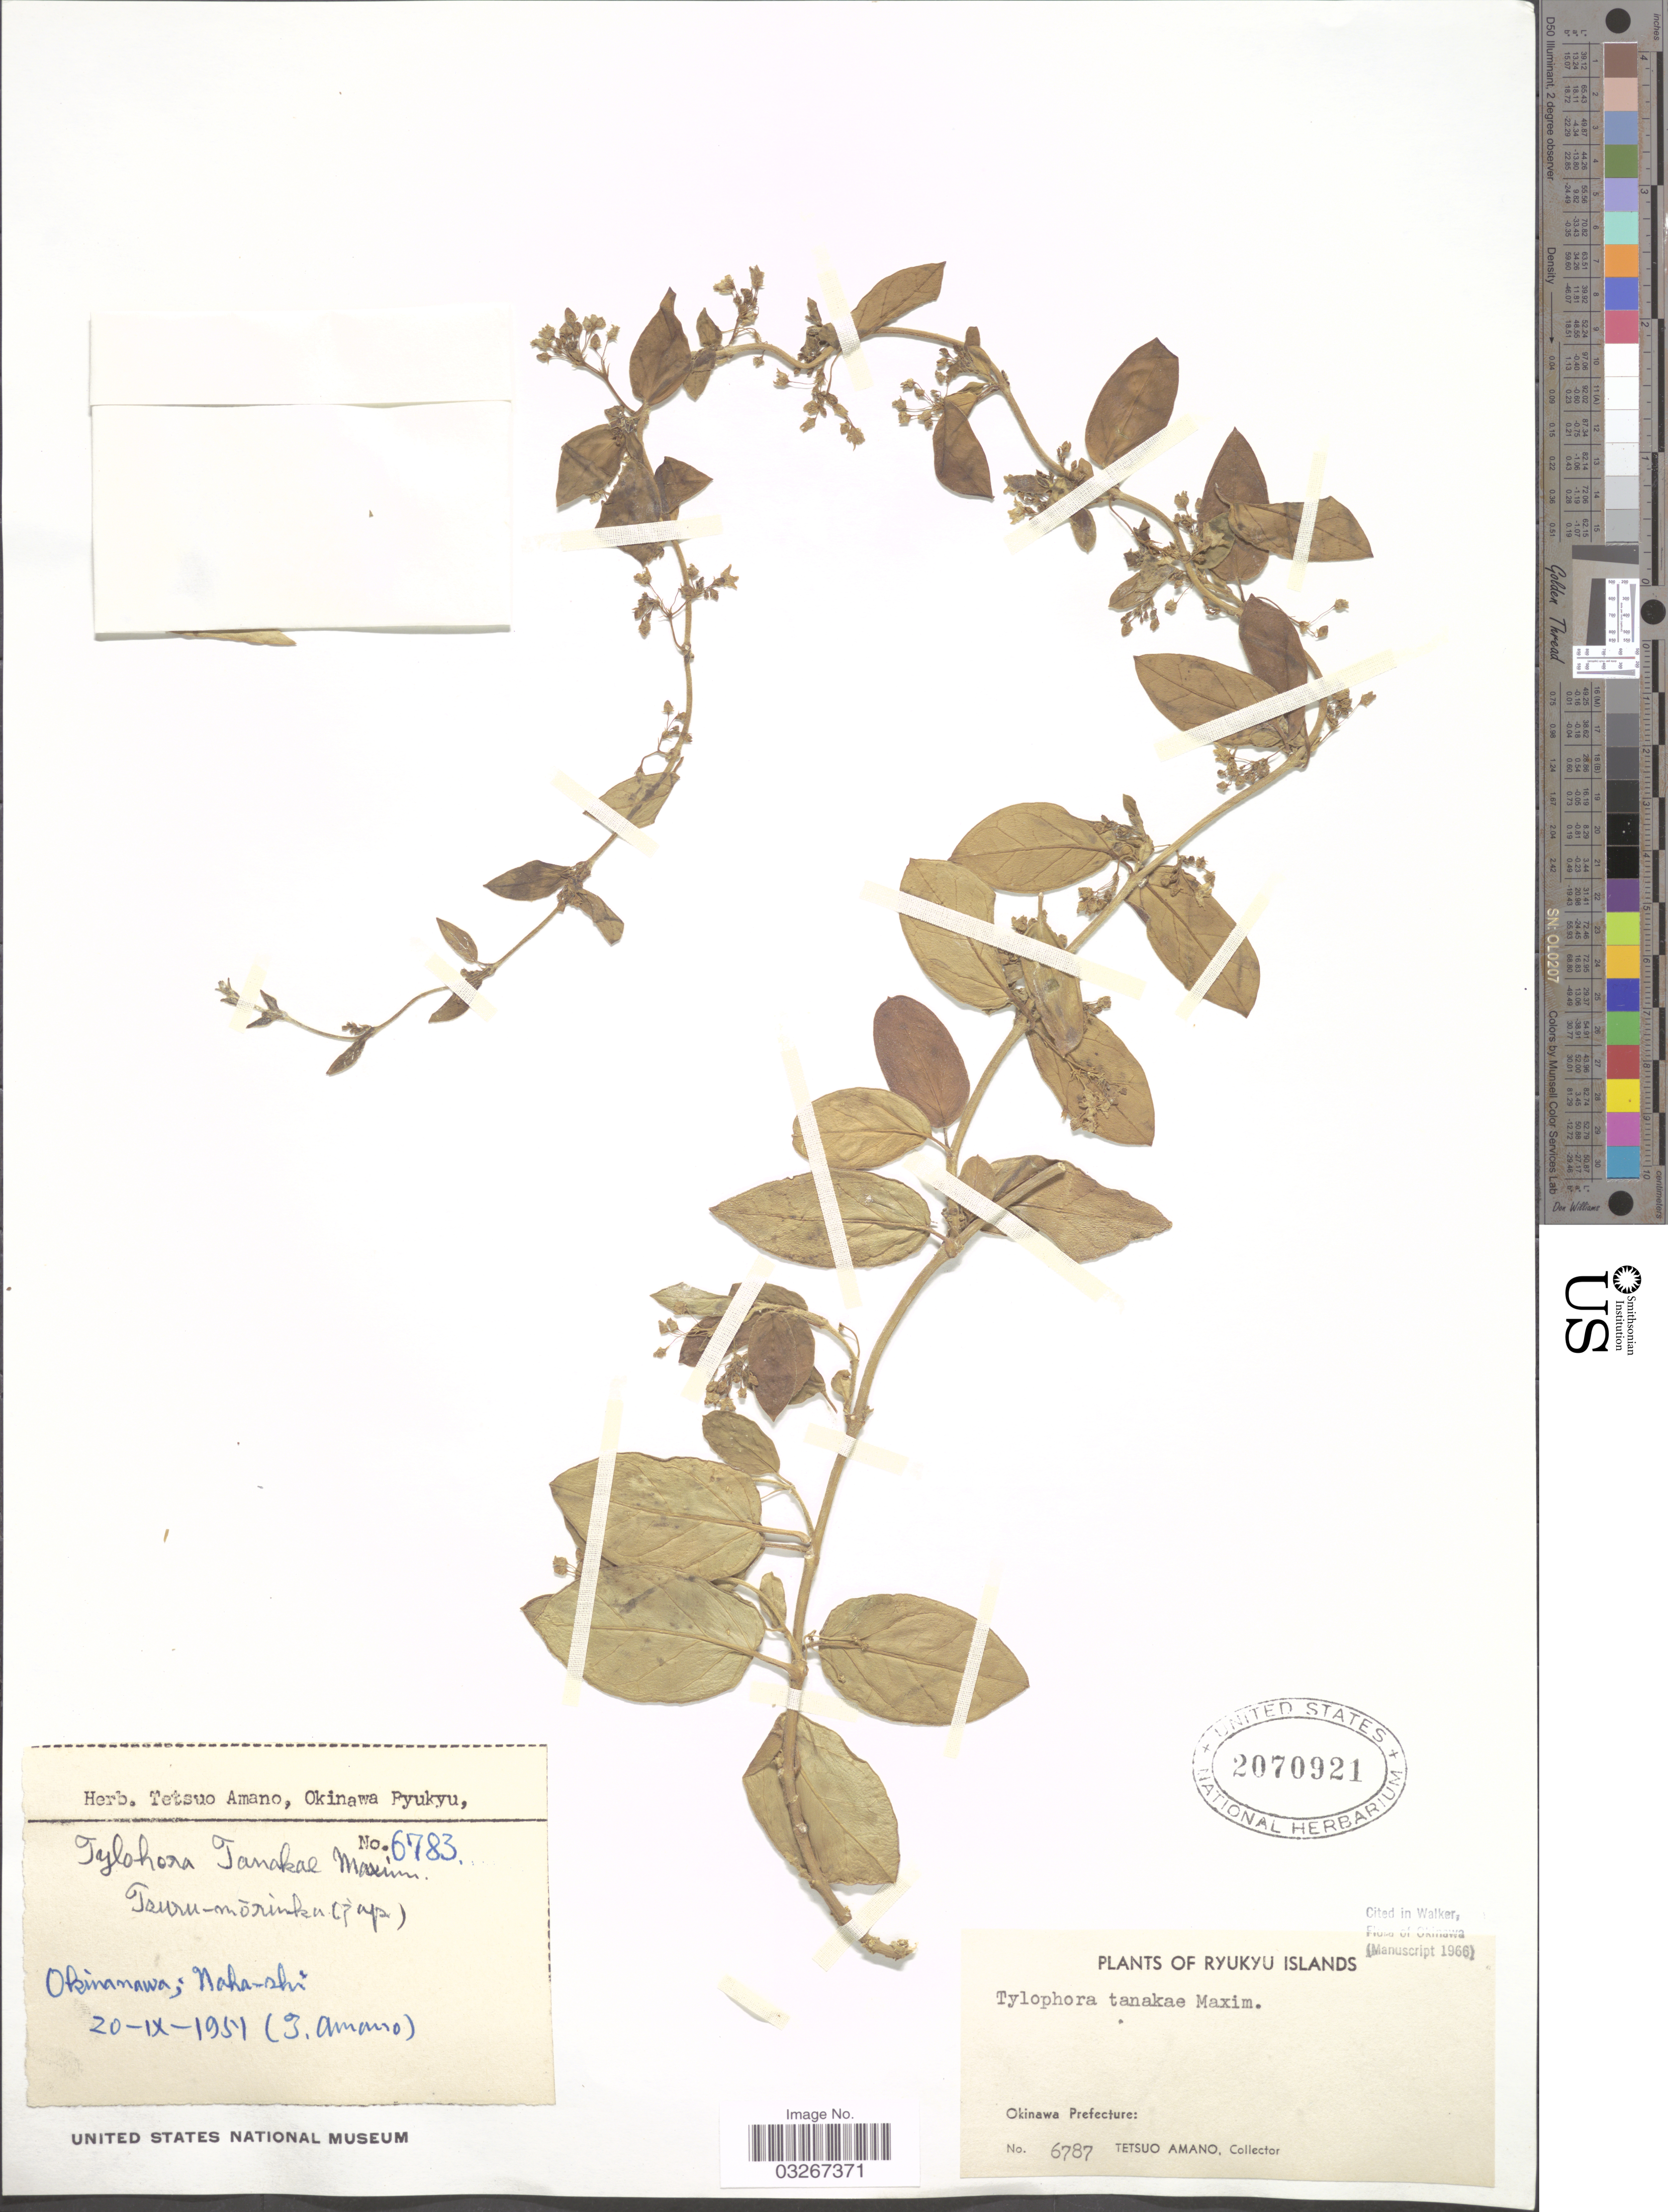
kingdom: Plantae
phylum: Tracheophyta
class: Magnoliopsida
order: Gentianales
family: Apocynaceae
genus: Tylophora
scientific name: Tylophora tanakae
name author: Maxim. ex Franch. & Sav.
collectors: T. Amano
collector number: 6783/6787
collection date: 1951-09-20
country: Japan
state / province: Okinawa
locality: Naha-shi. Okinawa Prefecture.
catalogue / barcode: US 2070921